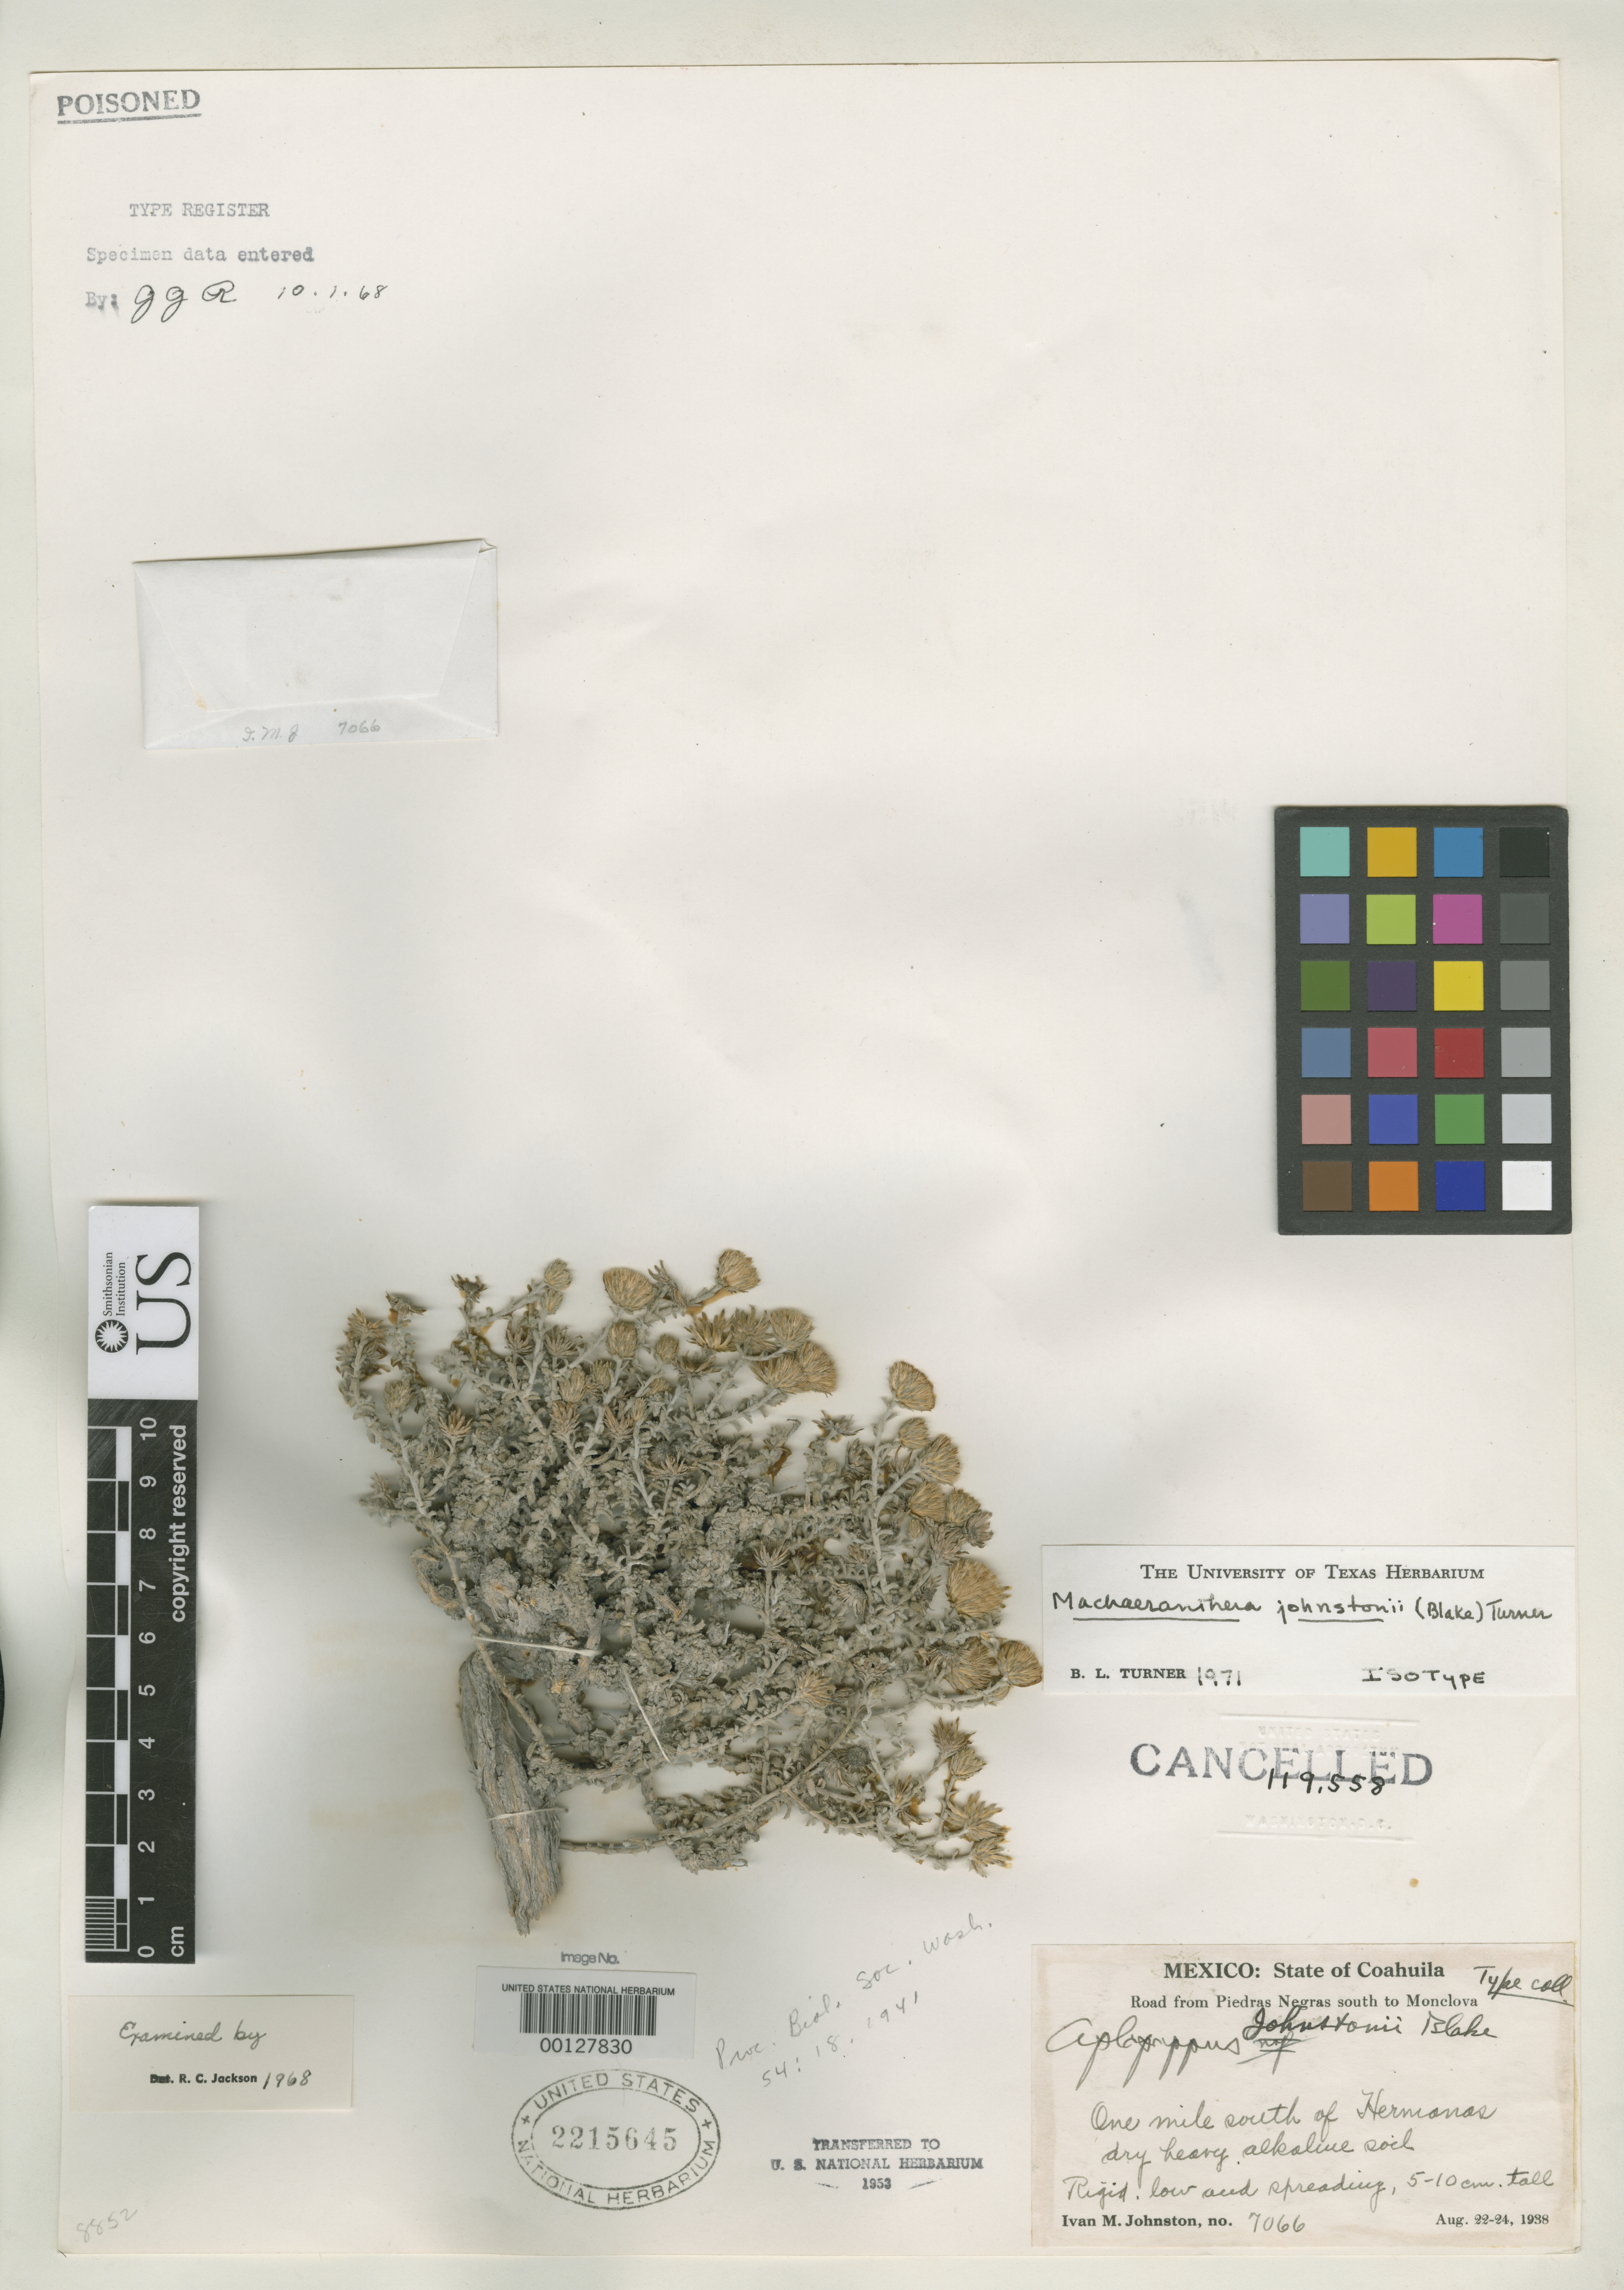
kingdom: Plantae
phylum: Tracheophyta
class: Magnoliopsida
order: Asterales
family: Asteraceae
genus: Haplopappus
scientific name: Haplopappus johnstonii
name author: S.F. Blake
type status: Isotype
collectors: I.M. Johnston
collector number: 7066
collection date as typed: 22 Aug 1938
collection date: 1938-08-22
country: Mexico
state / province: Coahuila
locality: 1 mi. S of Hermanas, road from Piedras Negras S to Monclova.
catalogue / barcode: US 2215645